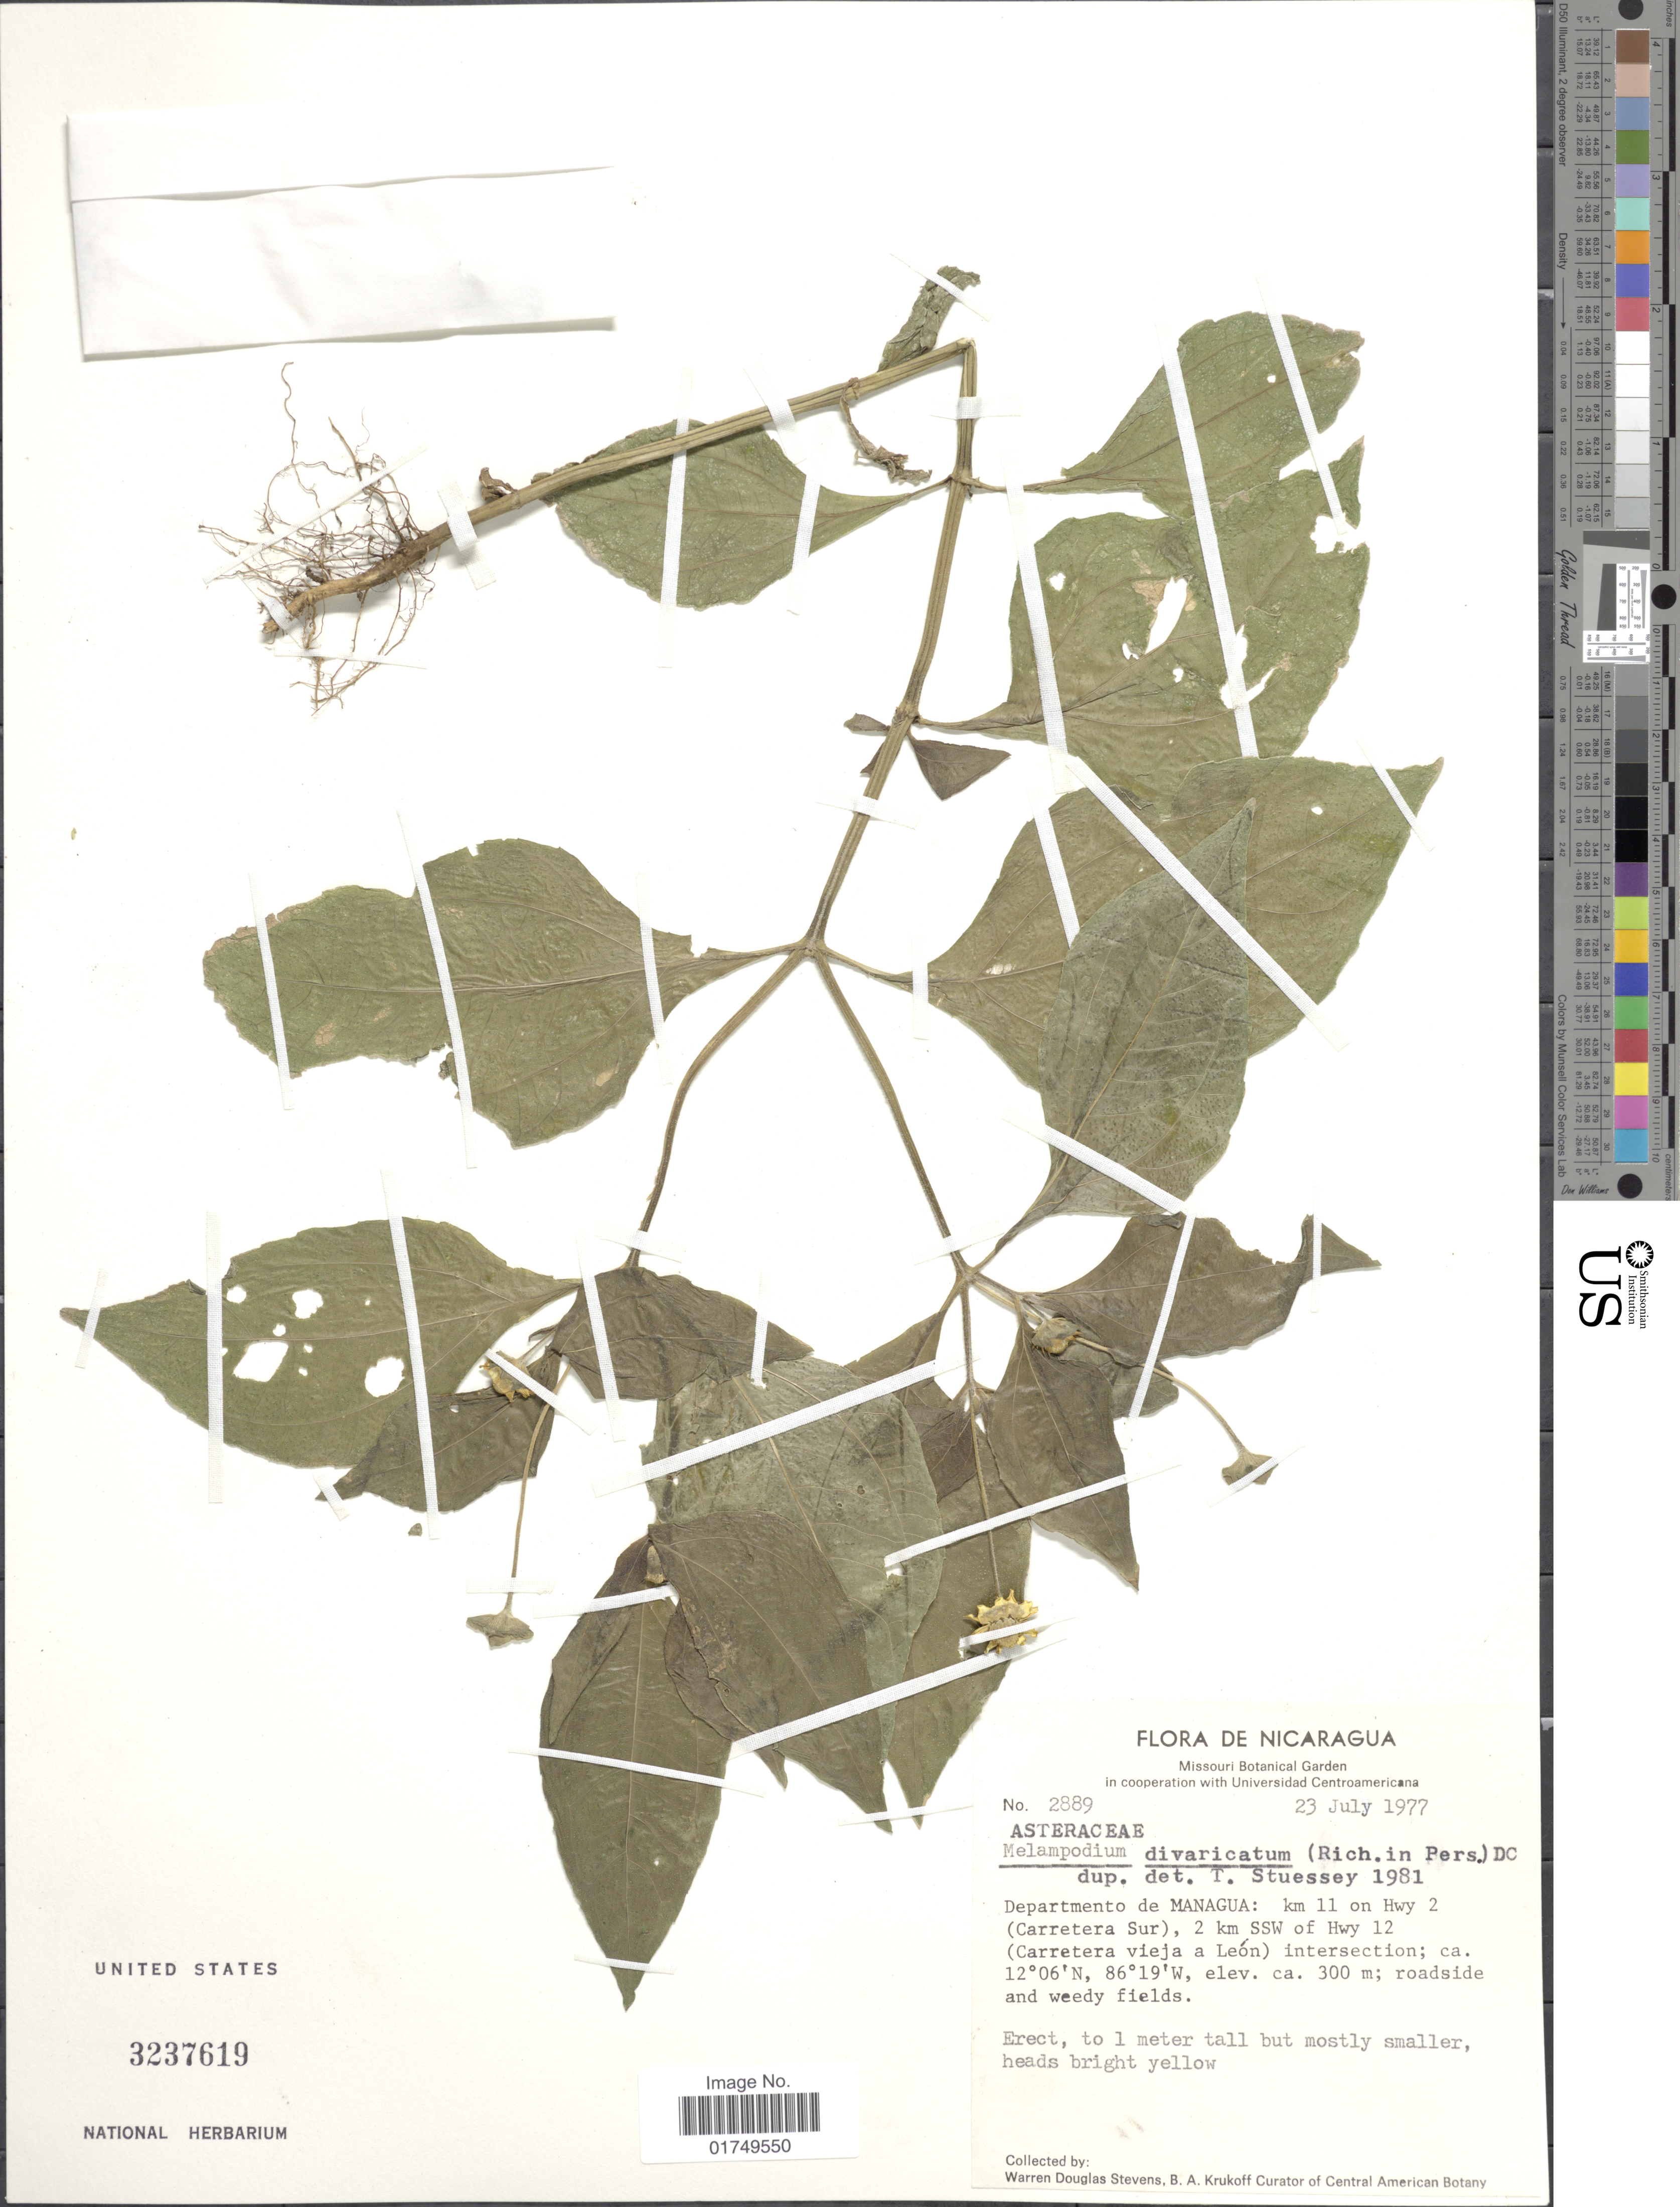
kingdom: Plantae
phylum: Tracheophyta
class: Magnoliopsida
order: Asterales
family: Asteraceae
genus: Melampodium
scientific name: Melampodium divaricatum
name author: (Rich.) DC.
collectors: W. D. Stevens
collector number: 2889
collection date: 1977-07-23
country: Nicaragua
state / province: Managua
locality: Departmento de Managua: Km 11 on Hwy 2 (Carretera Sur), 2 km SSW of Hwy 12 (Carretera vieja a Leon) intersection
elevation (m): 300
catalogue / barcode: US 3237619